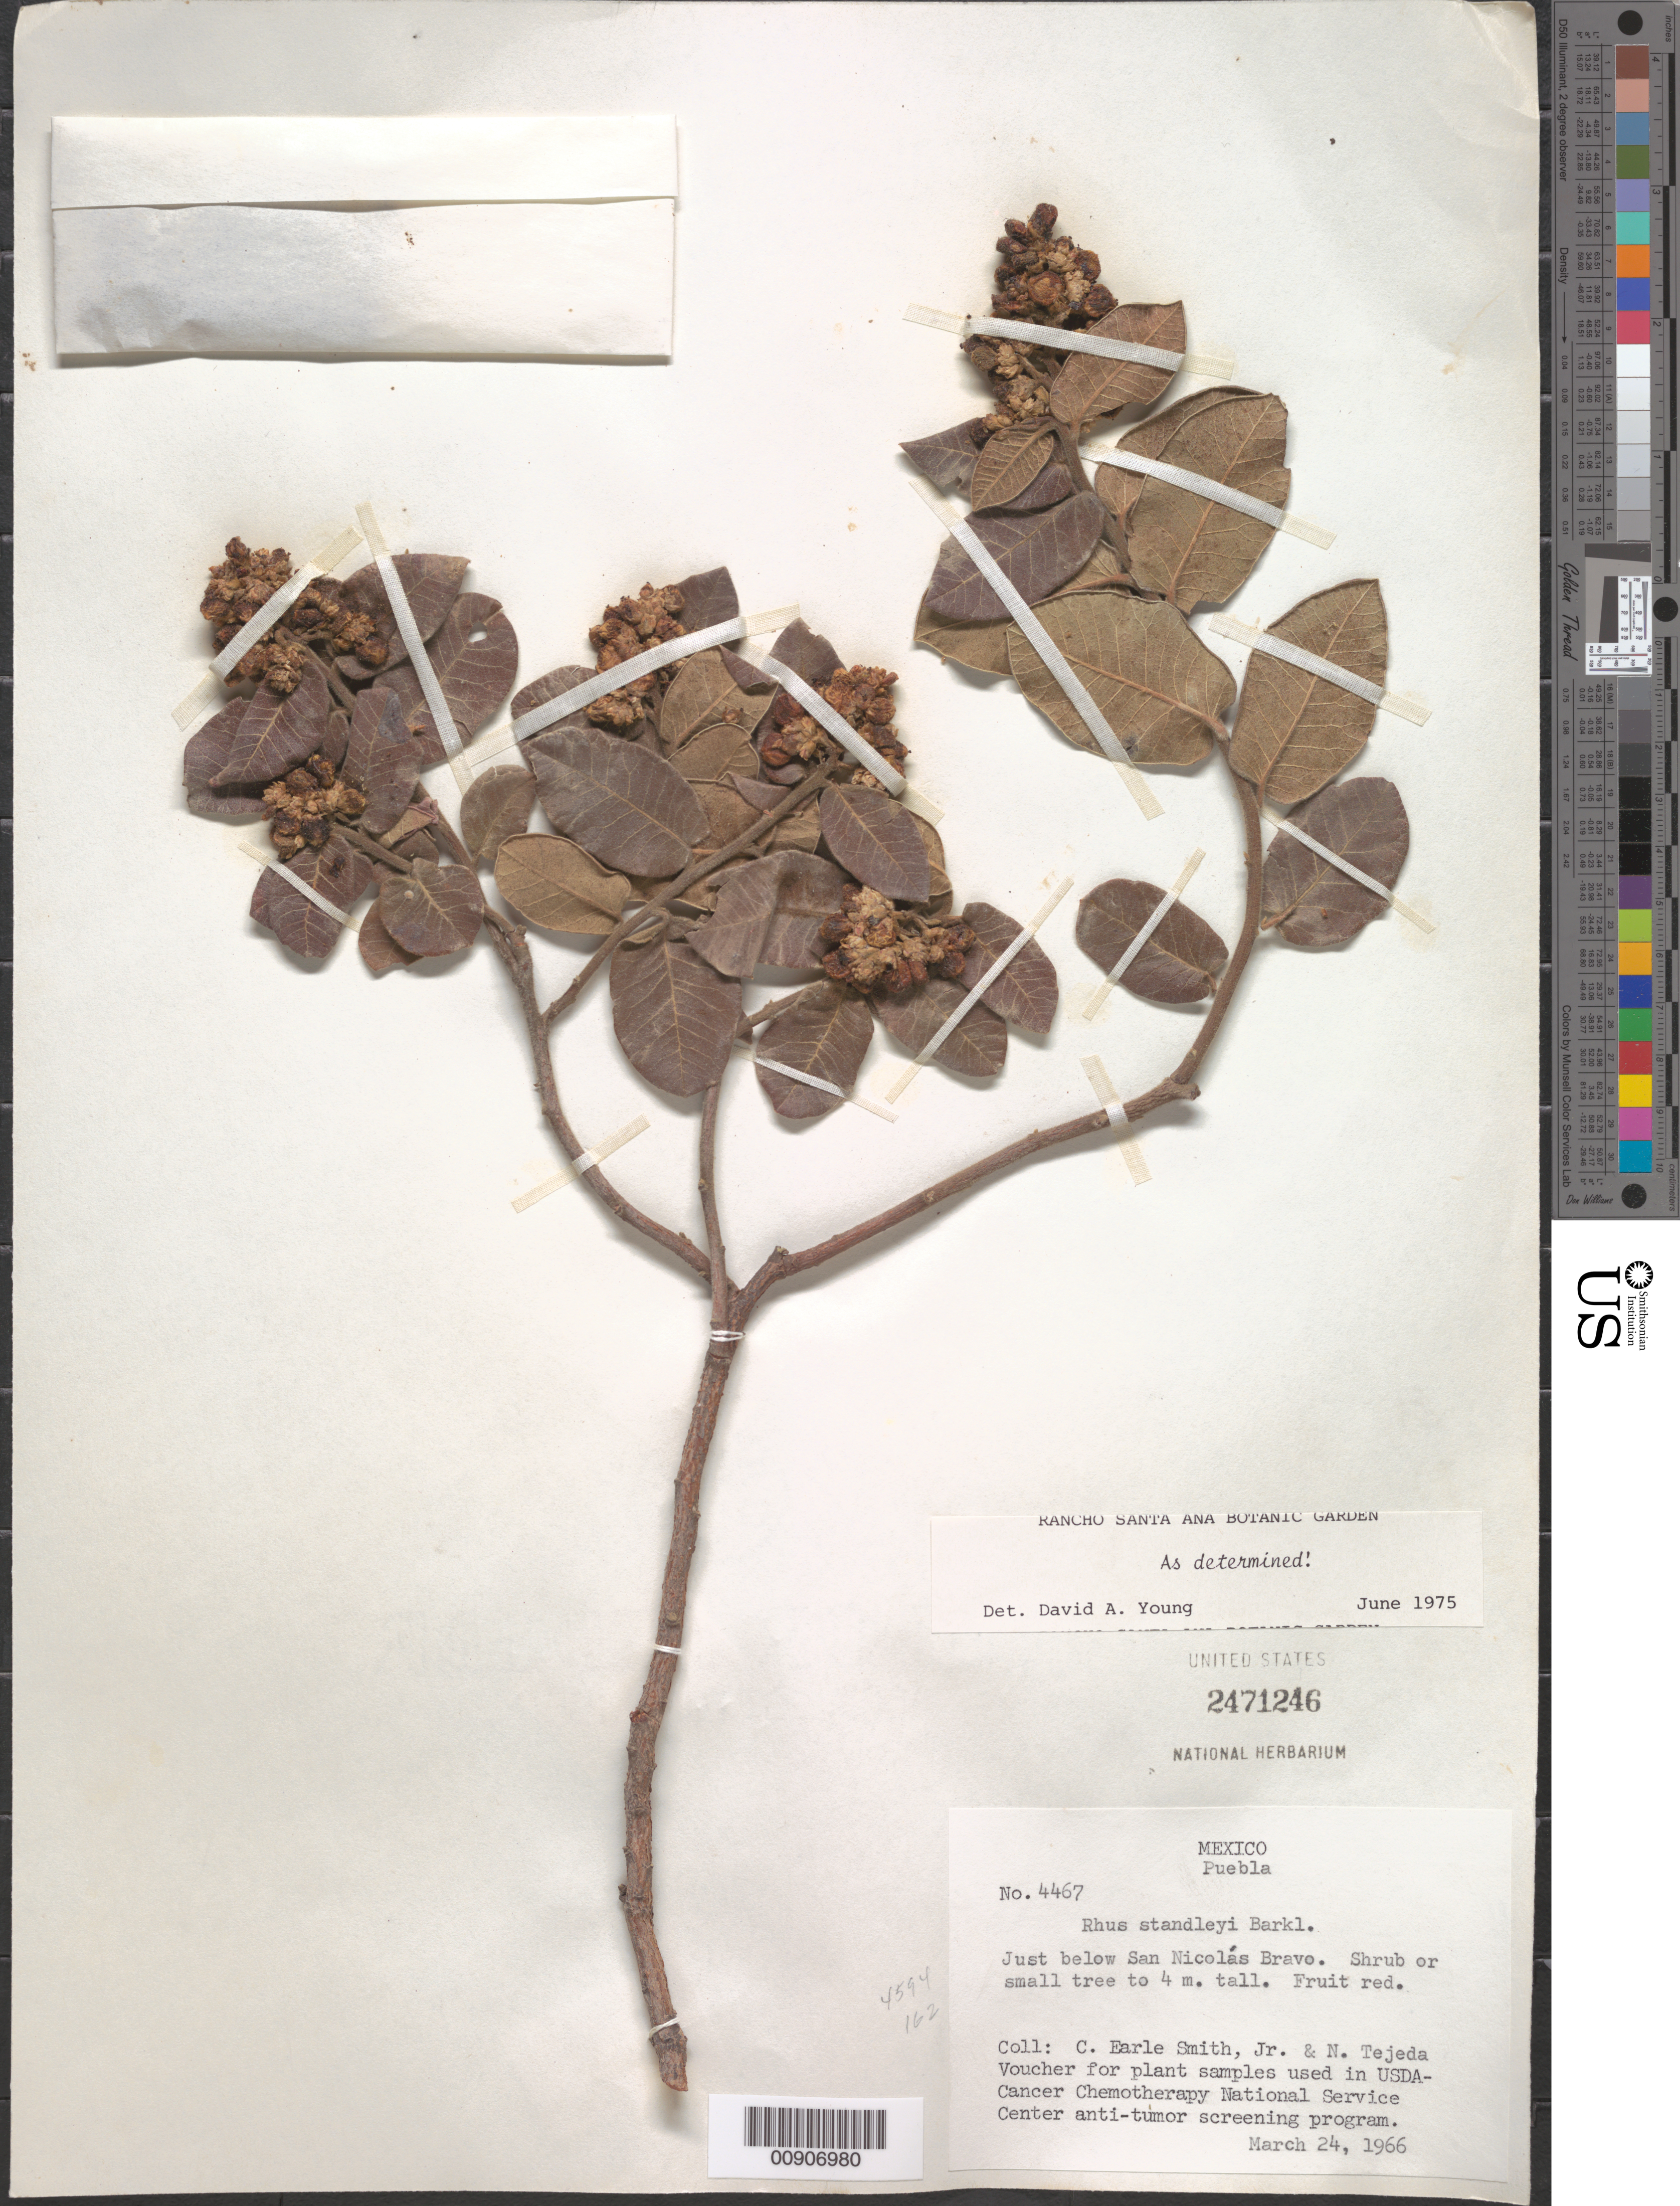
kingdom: Plantae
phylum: Tracheophyta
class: Magnoliopsida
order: Sapindales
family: Anacardiaceae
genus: Rhus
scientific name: Rhus standleyi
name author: F.A. Barkley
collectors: C. E. Smith Jr. & N. Tejeda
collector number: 4467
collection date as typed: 24 Mar 1966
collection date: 1966-03-24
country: Mexico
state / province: Puebla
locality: Just below San Nicolás Bravo, Puebla.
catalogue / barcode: US 2471246